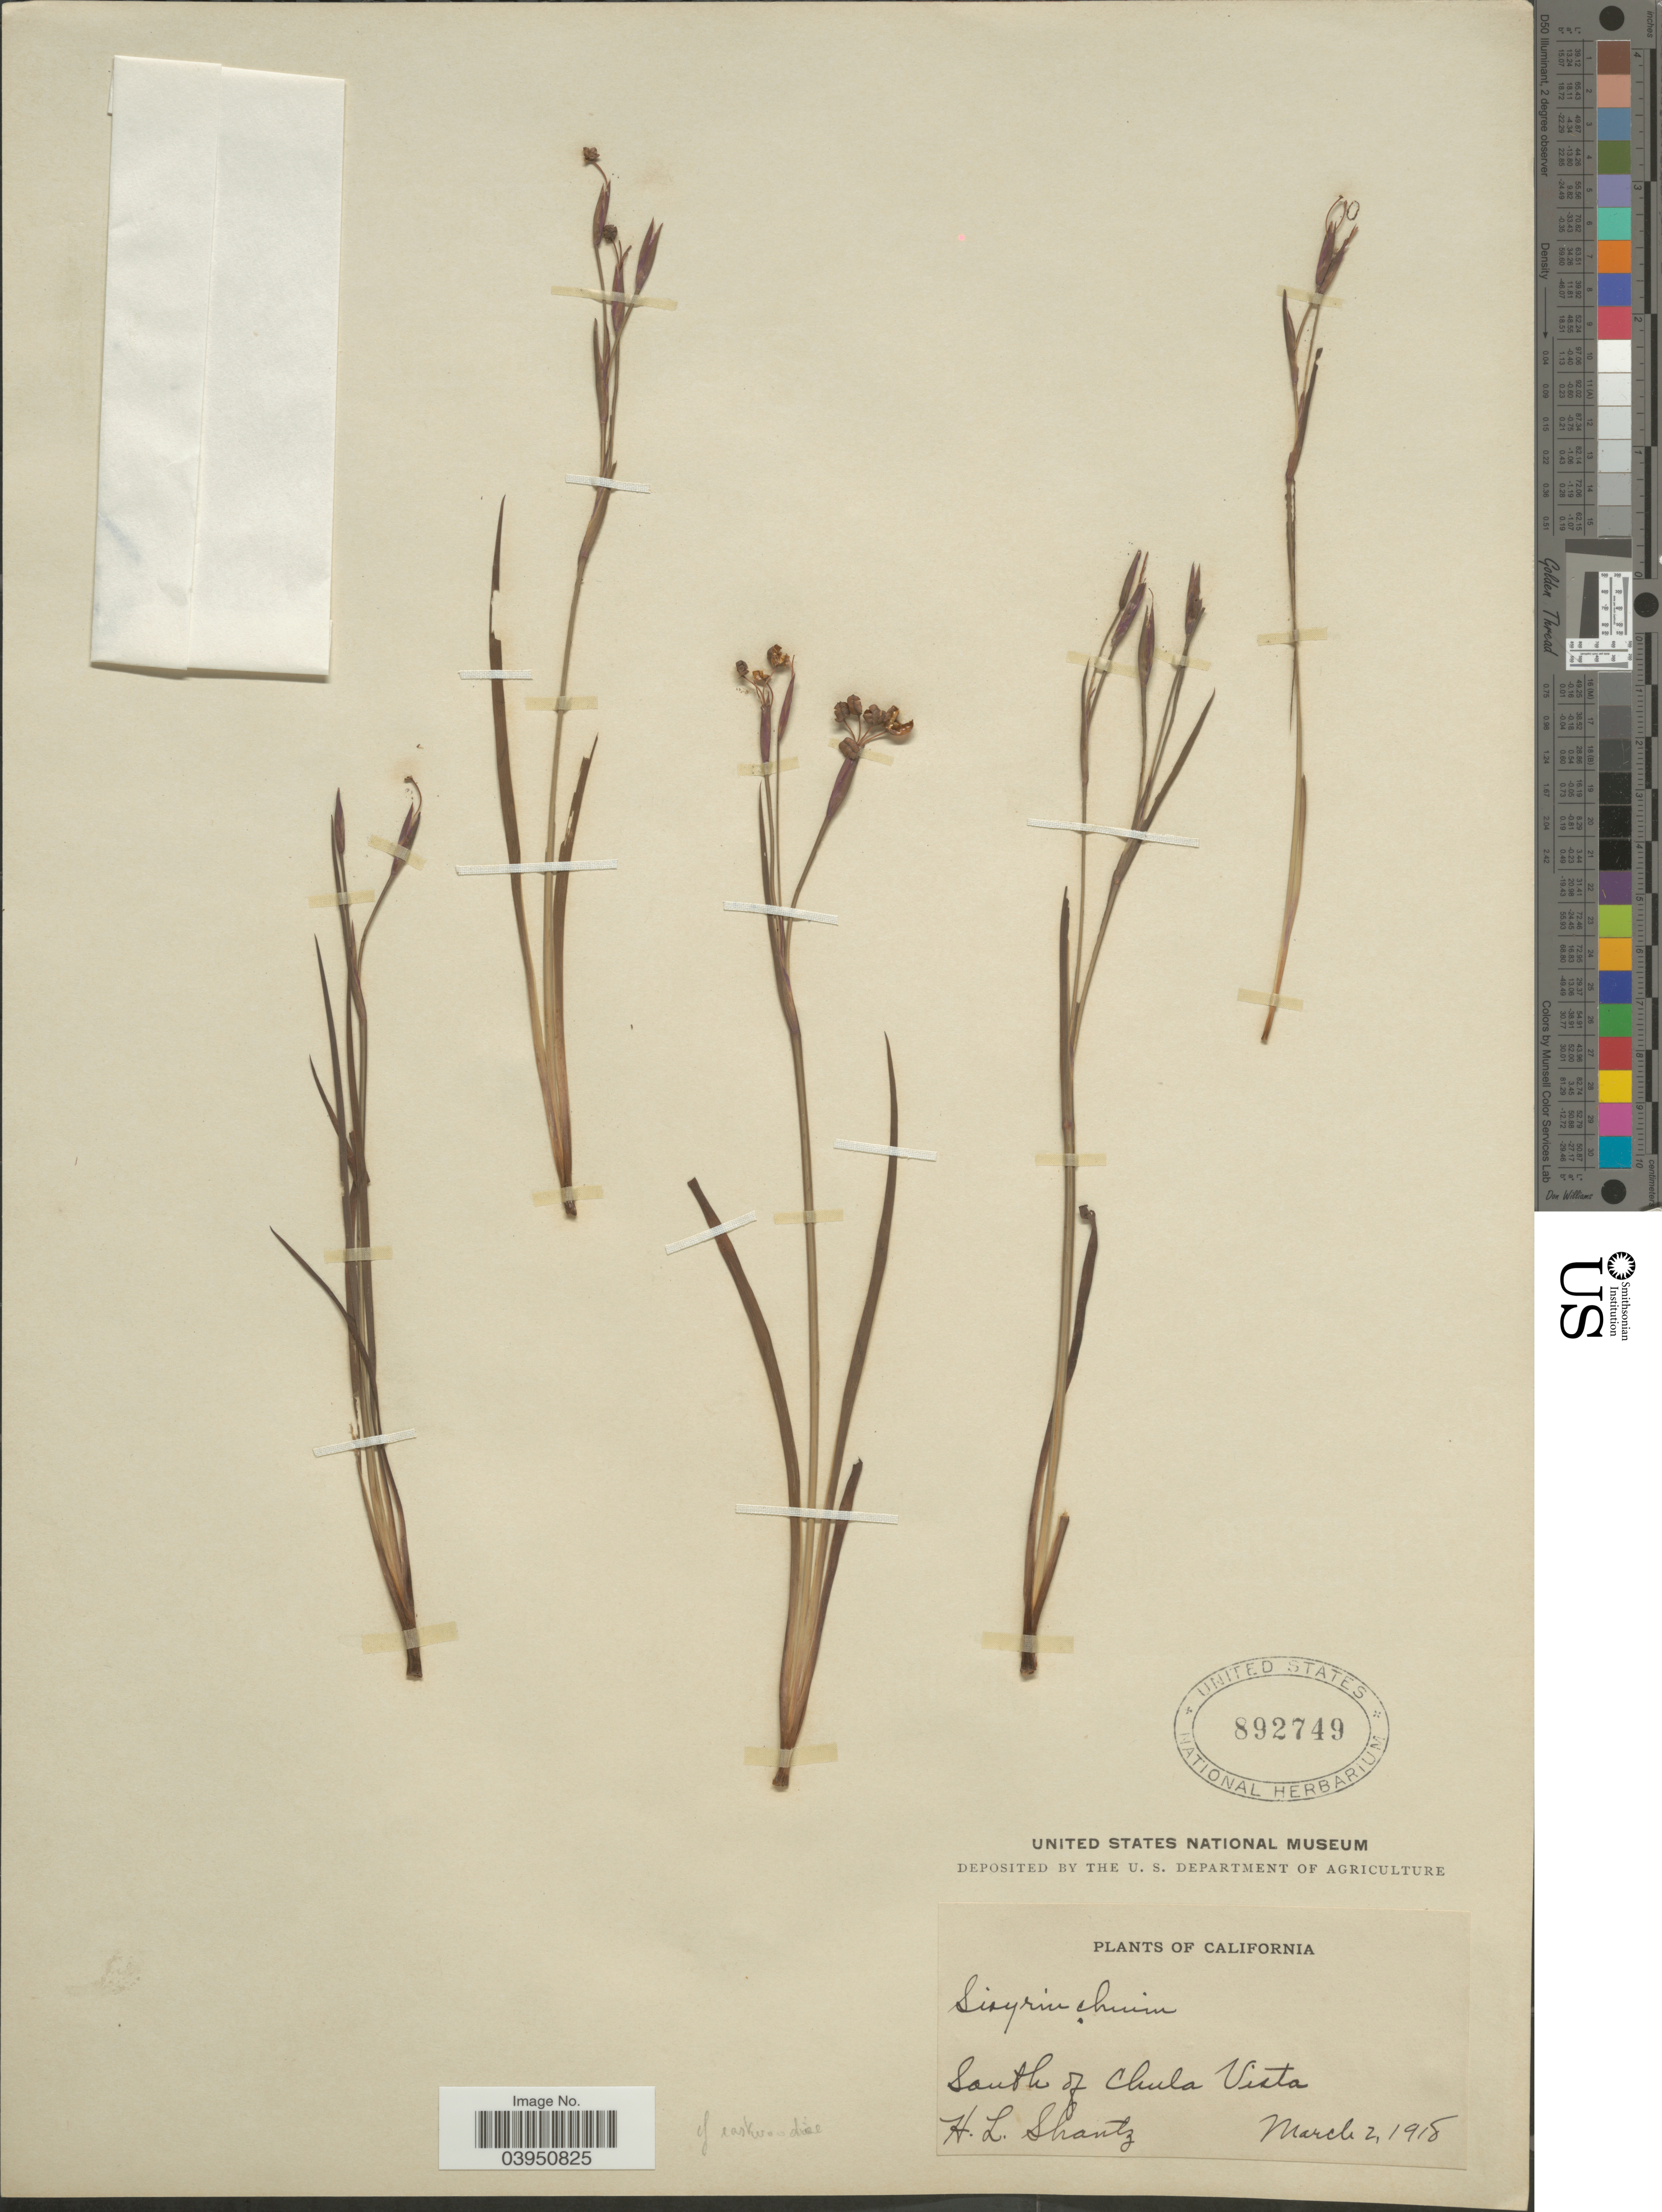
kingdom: Plantae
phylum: Tracheophyta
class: Liliopsida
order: Asparagales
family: Iridaceae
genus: Sisyrinchium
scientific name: Sisyrinchium eastwoodiae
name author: E.P. Bicknell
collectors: H. Shantz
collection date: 1918-03-02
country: United States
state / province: California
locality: South of Chula Vista.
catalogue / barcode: US 892749